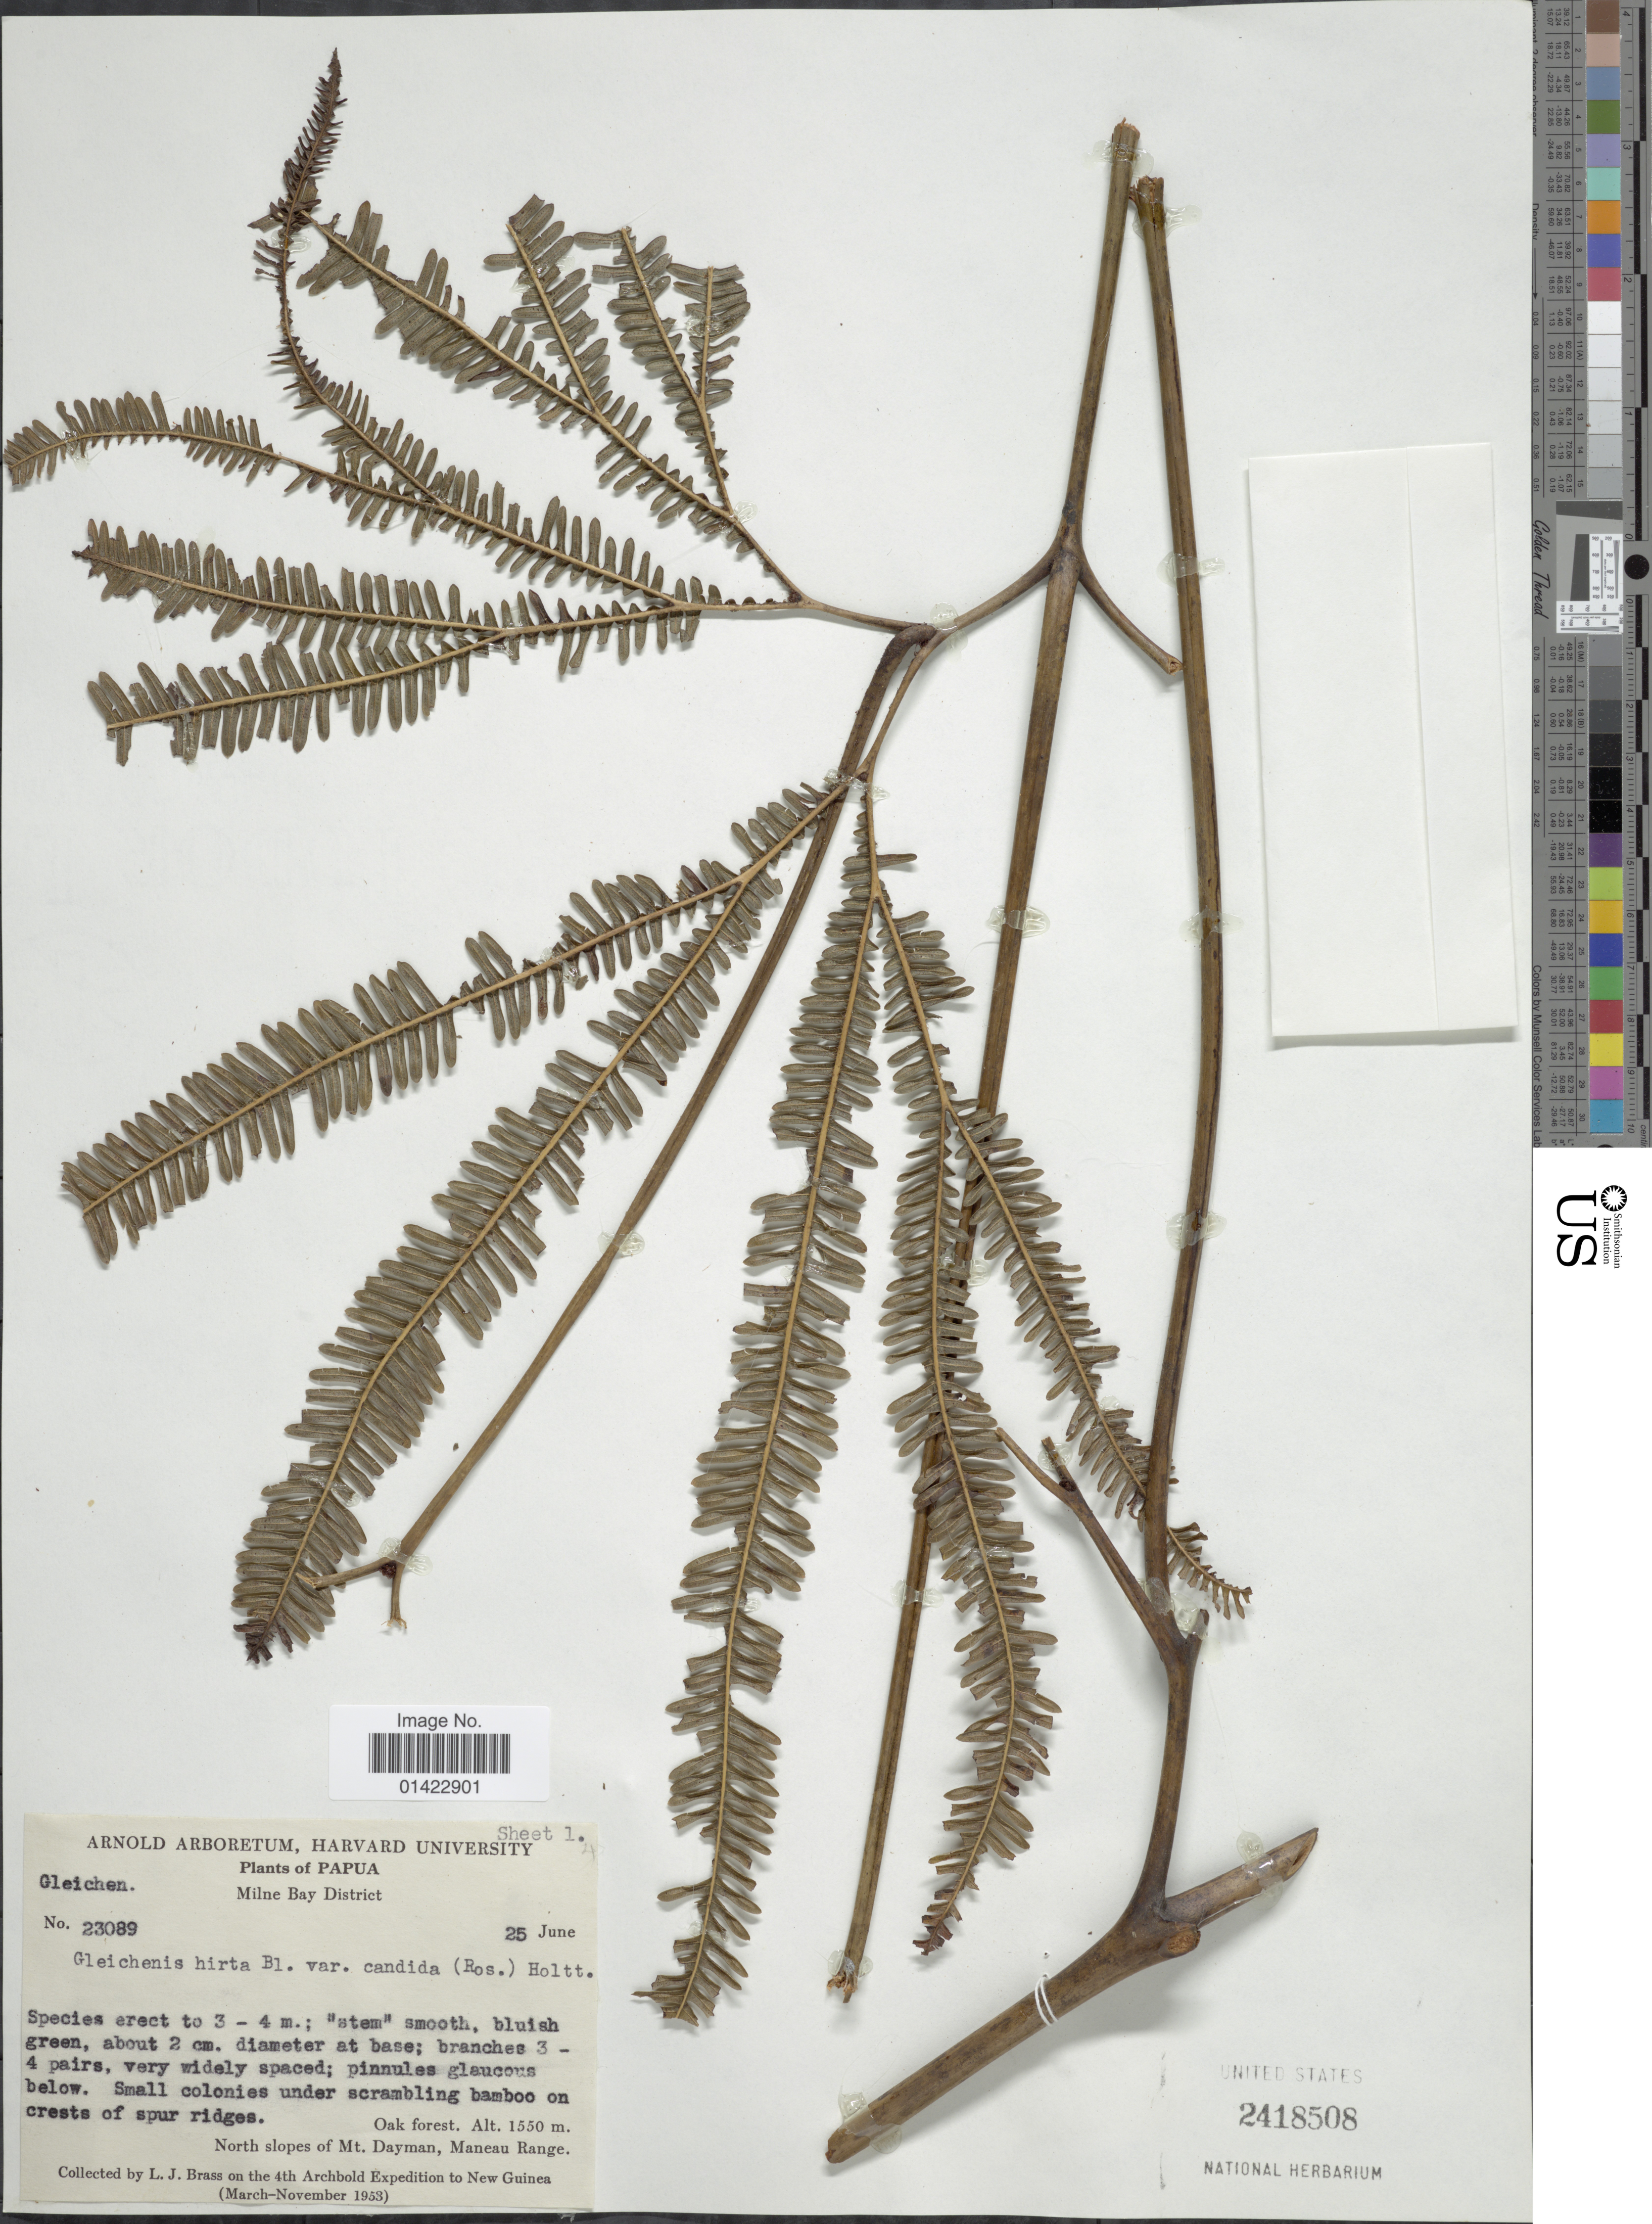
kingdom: Plantae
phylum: Tracheophyta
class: Polypodiopsida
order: Gleicheniales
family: Gleicheniaceae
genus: Sticherus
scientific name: Sticherus hirtus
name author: (Blume) Ching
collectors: L. J. Brass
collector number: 23089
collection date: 1953-06-25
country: Papua New Guinea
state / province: Milne Bay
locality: Papua. Oak forest. North slopes of Mt. Dayman,Maneau Range.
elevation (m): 1550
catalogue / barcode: US 2418508